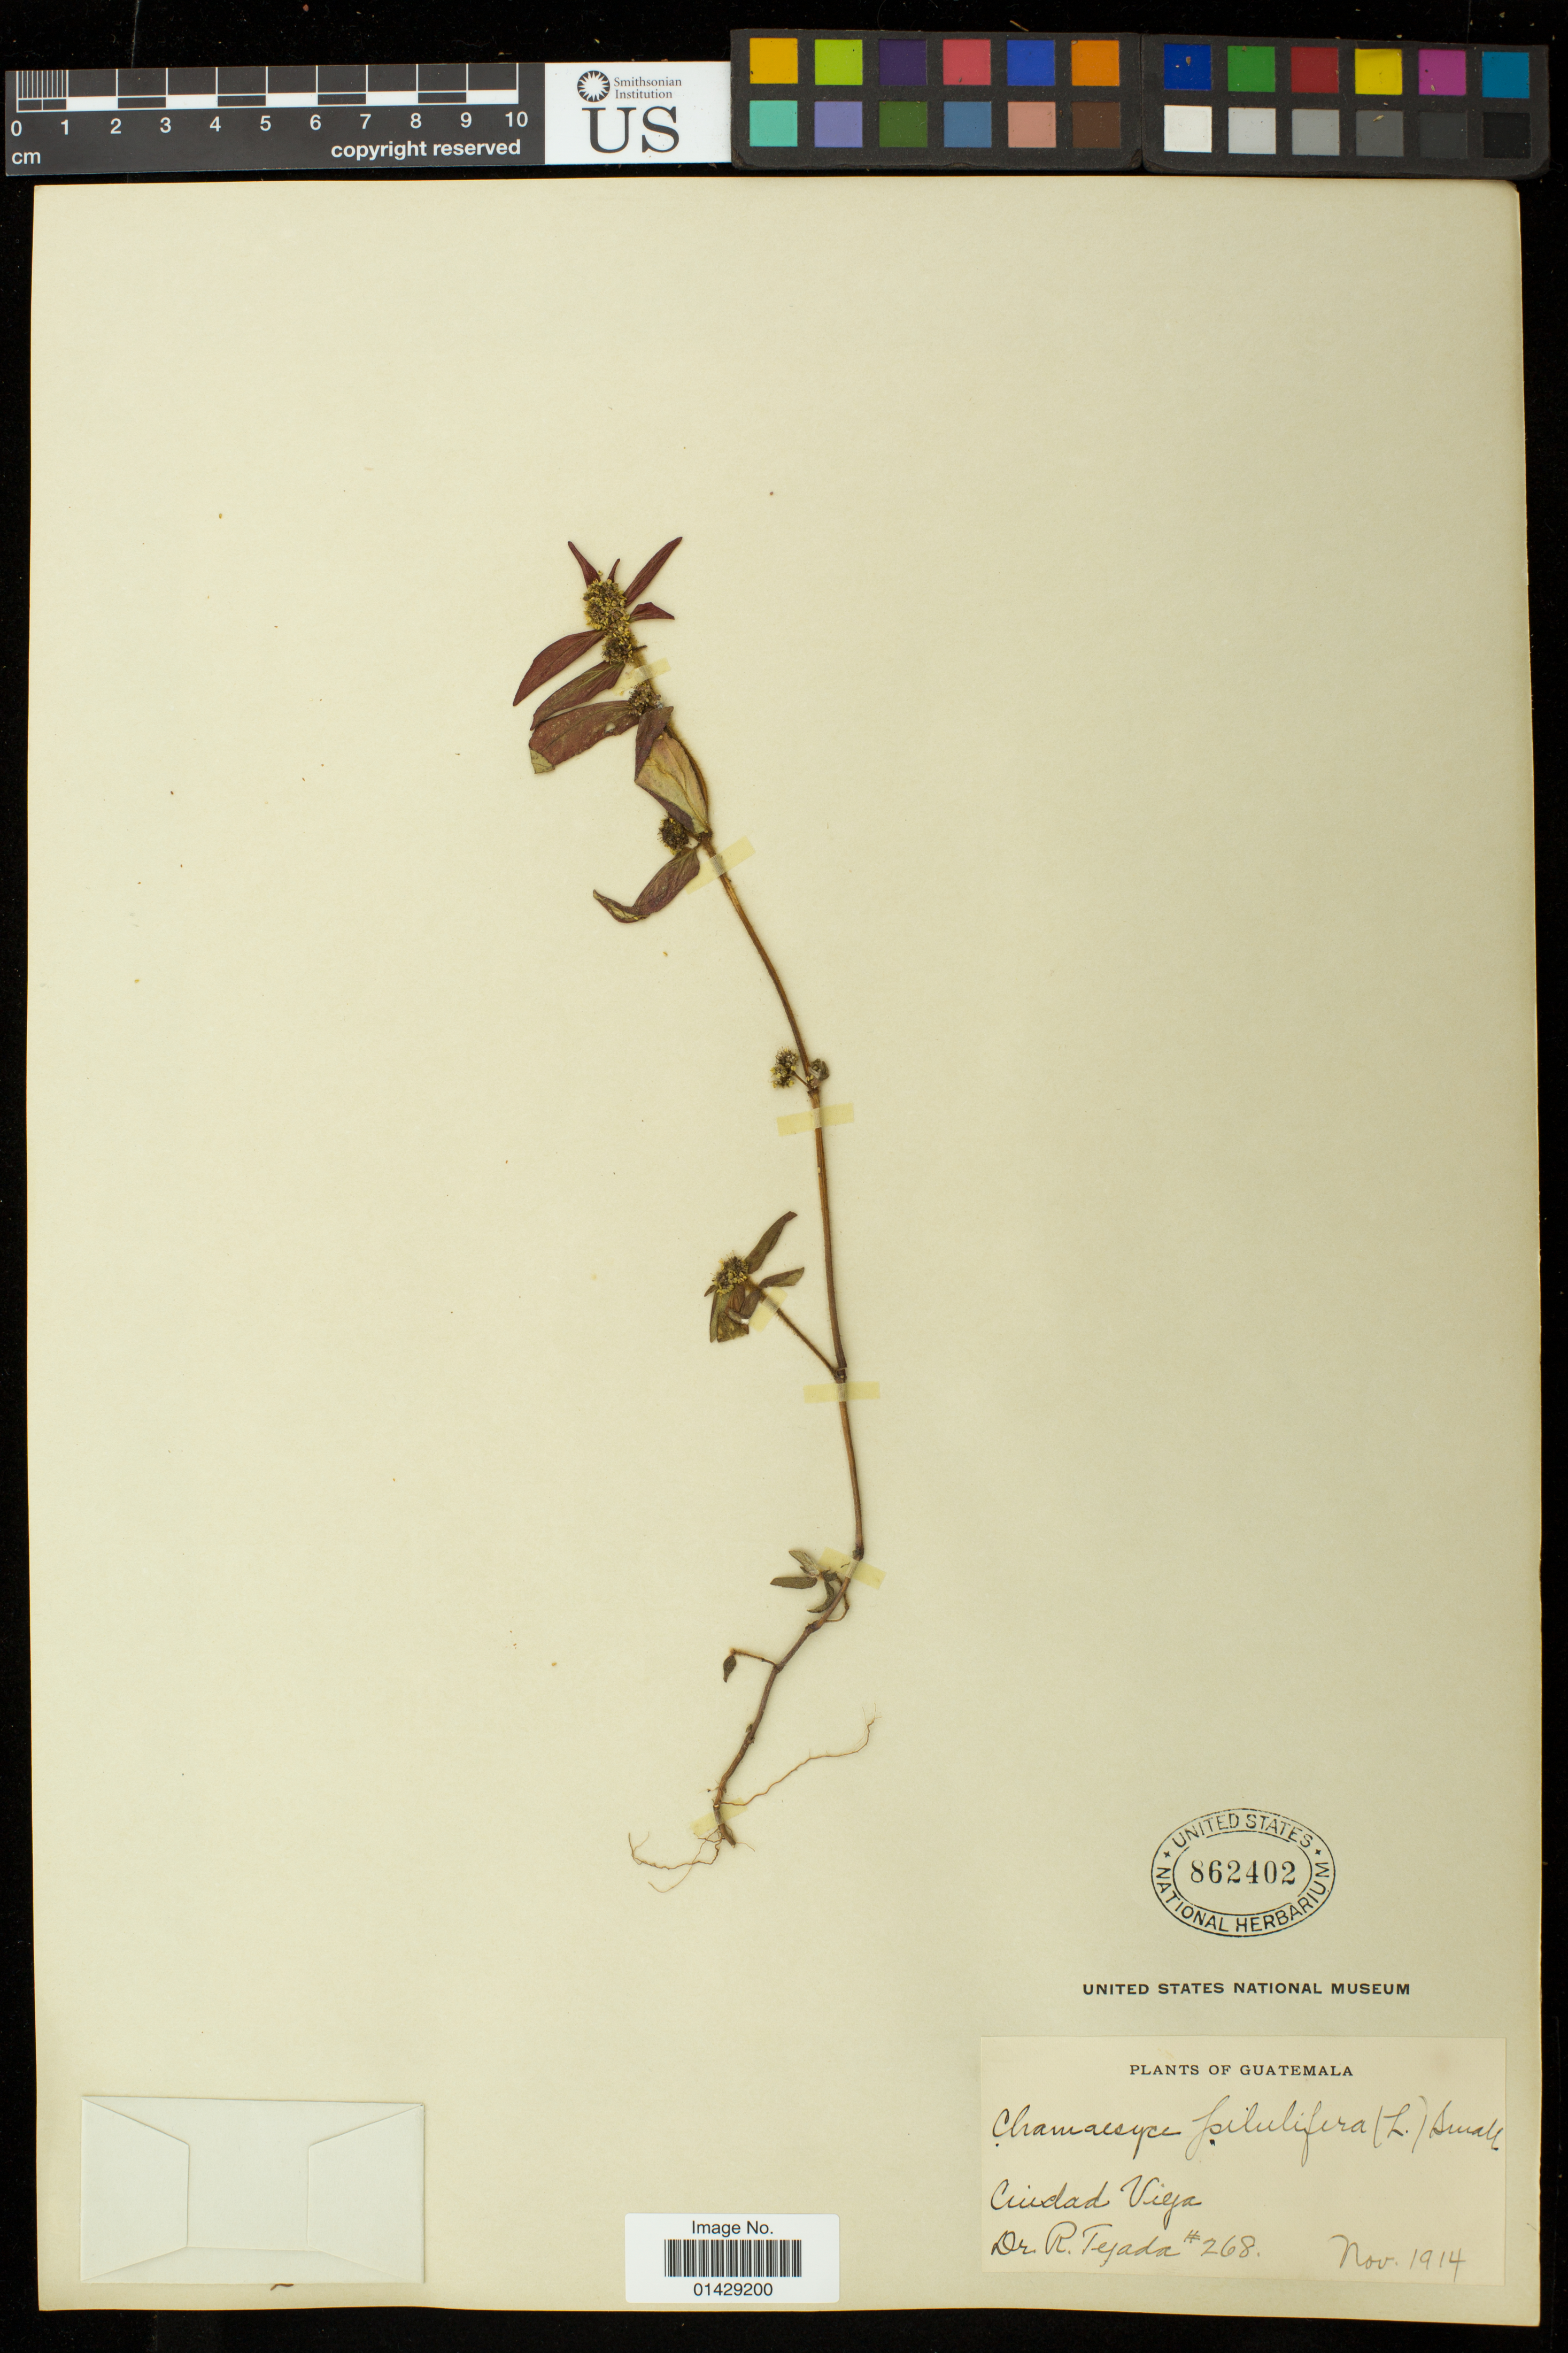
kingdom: Plantae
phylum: Tracheophyta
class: Magnoliopsida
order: Malpighiales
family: Euphorbiaceae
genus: Euphorbia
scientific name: Euphorbia hirta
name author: L.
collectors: R. Tejada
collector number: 268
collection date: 1914-11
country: Guatemala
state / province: Sacatepéquez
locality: Ciudad Vieja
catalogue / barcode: US 862402